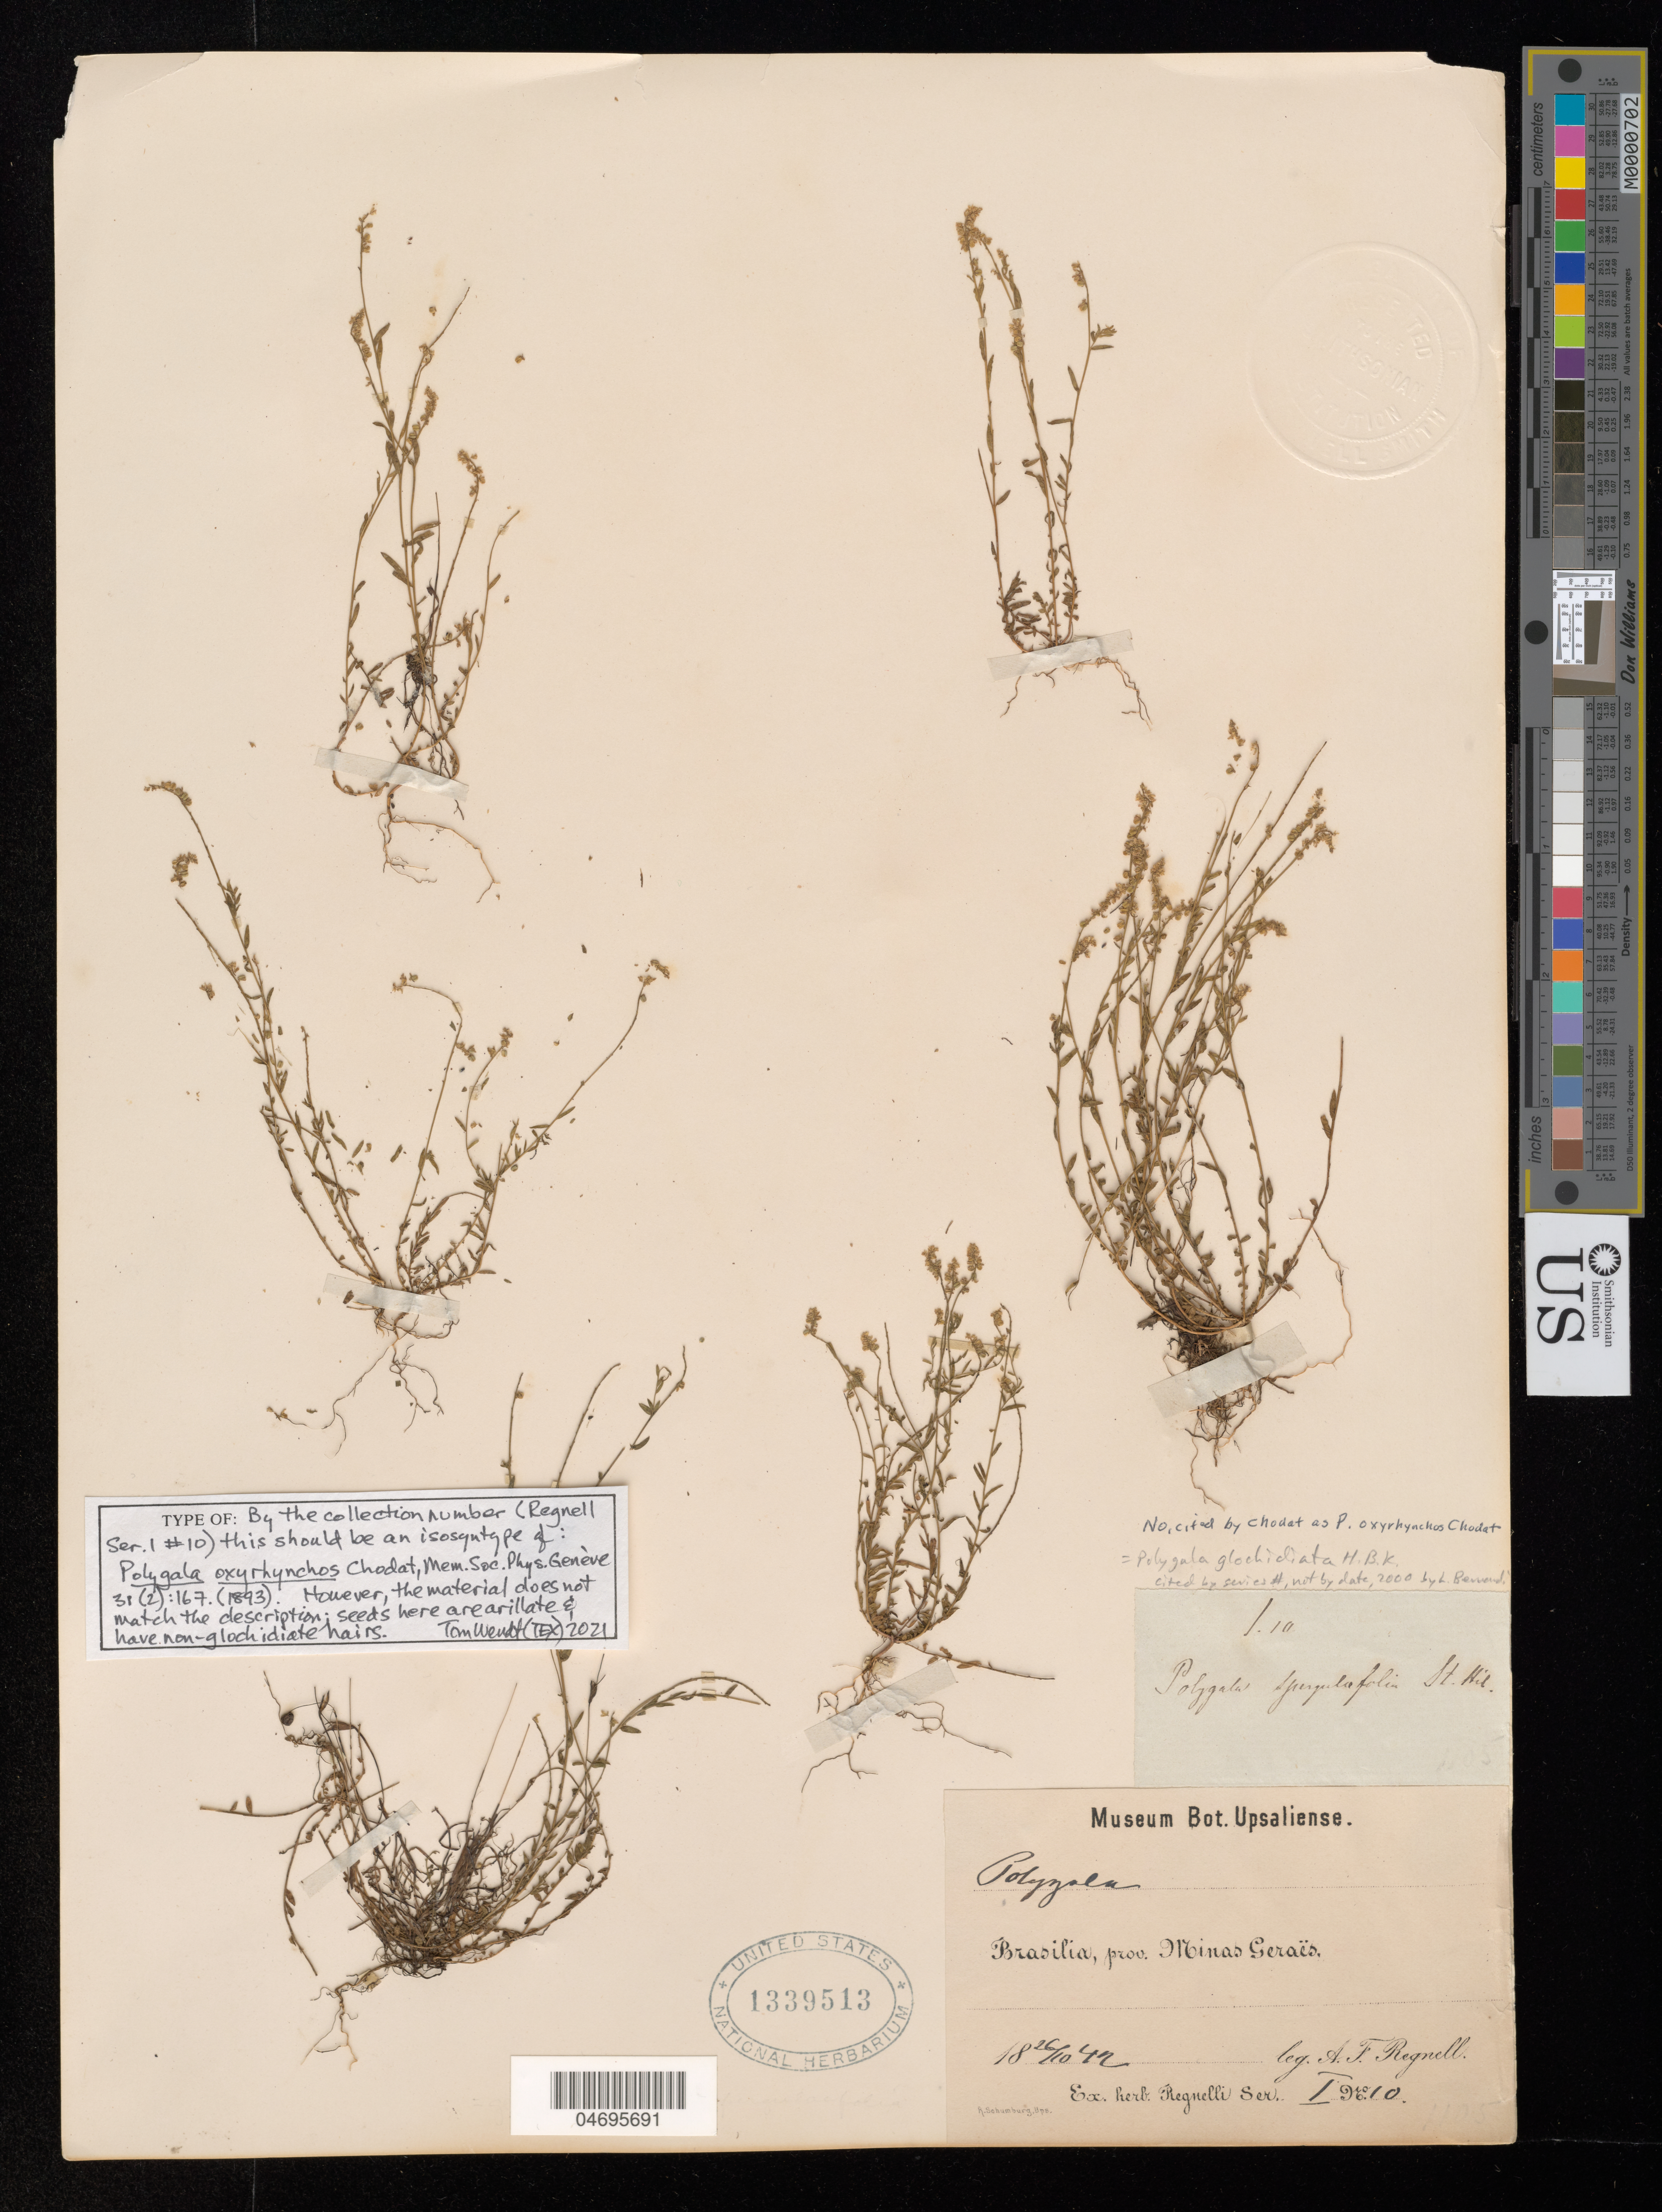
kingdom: Plantae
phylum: Tracheophyta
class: Magnoliopsida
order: Fabales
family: Polygalaceae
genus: Polygala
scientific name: Polygala oxyrhynchos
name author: Chodat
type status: Possible Isosyntype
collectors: A. Regnell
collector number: Ser.1 #10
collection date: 1842-10-26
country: Brazil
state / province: Minas Gerais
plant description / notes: By the collection number (Regnell ser.1 #10) this should be an isosyntype of: Polygala oxyrhynchos Chodat, Mem. Soc. Phys. Geneve 31(2):167. (1893). However, the material does not match the description; seeds here are arillate and have non-glochidiate hairs. Tom Wendt (Tex) 2021.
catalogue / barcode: US 1339513